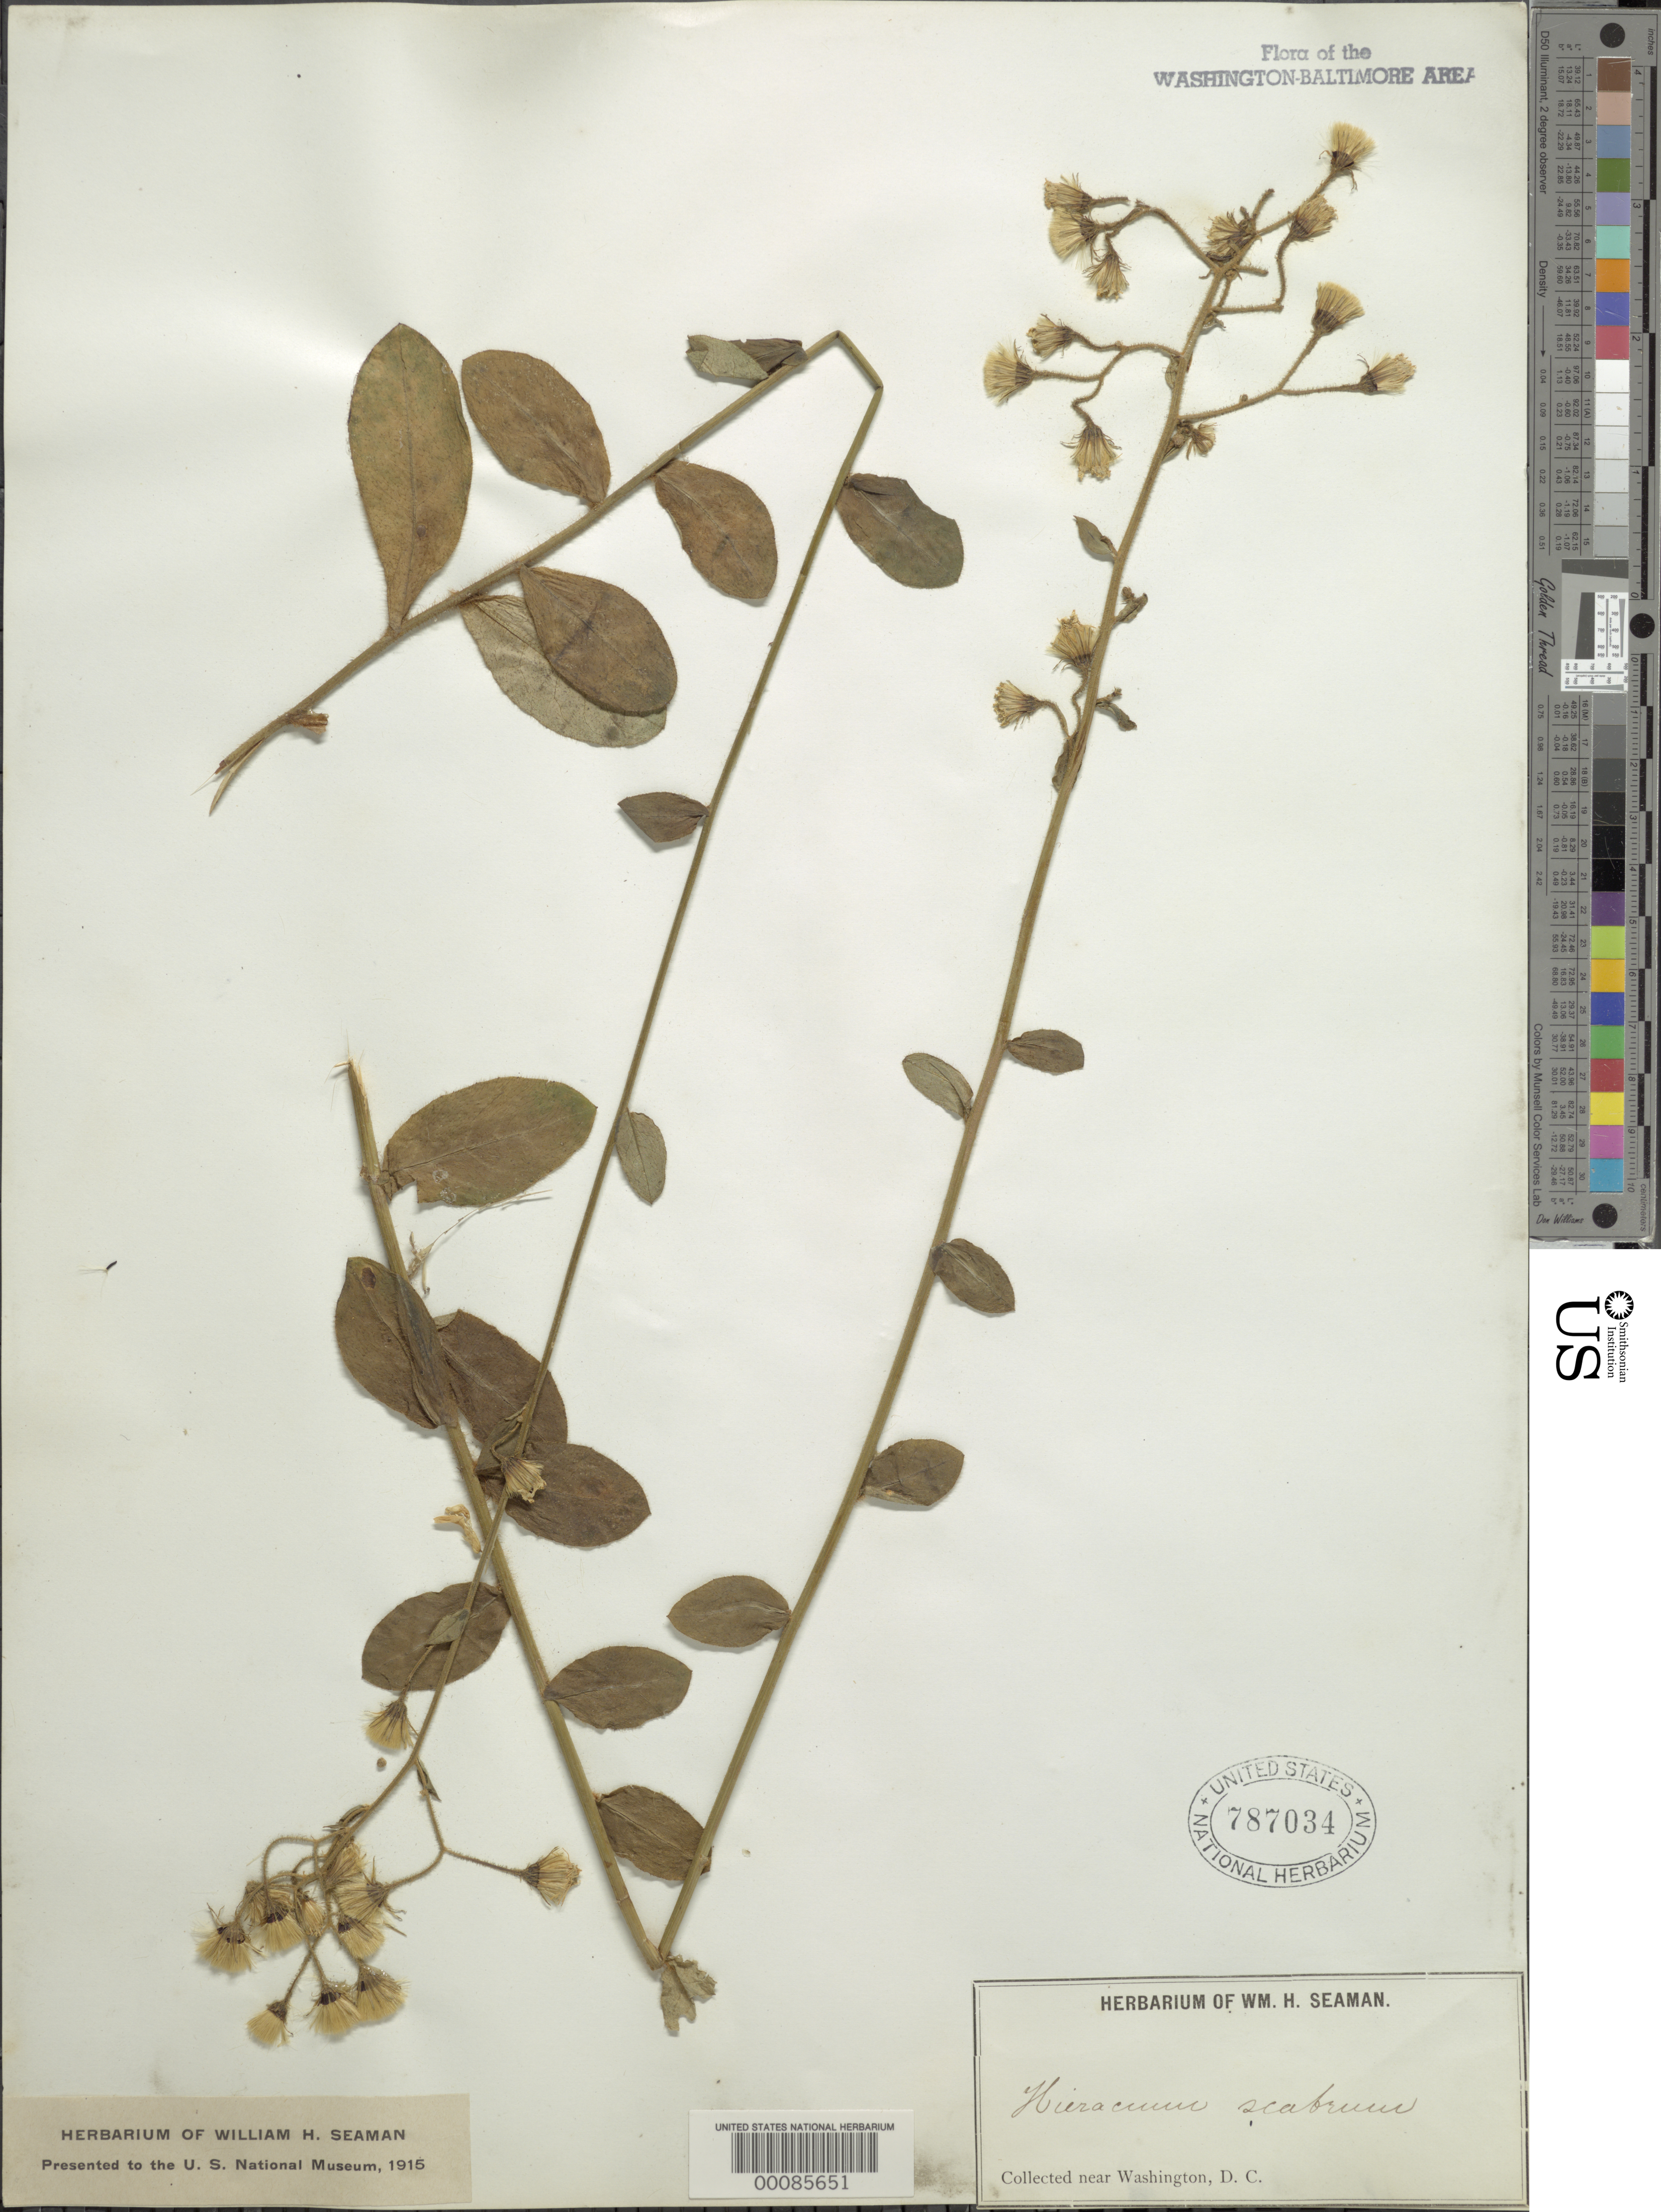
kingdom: Plantae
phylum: Tracheophyta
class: Magnoliopsida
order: Asterales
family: Asteraceae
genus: Pilosella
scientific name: Pilosella verruculata subsp. verruculata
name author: (Link) Soják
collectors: W. Seaman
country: United States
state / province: District of Columbia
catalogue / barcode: US 787034